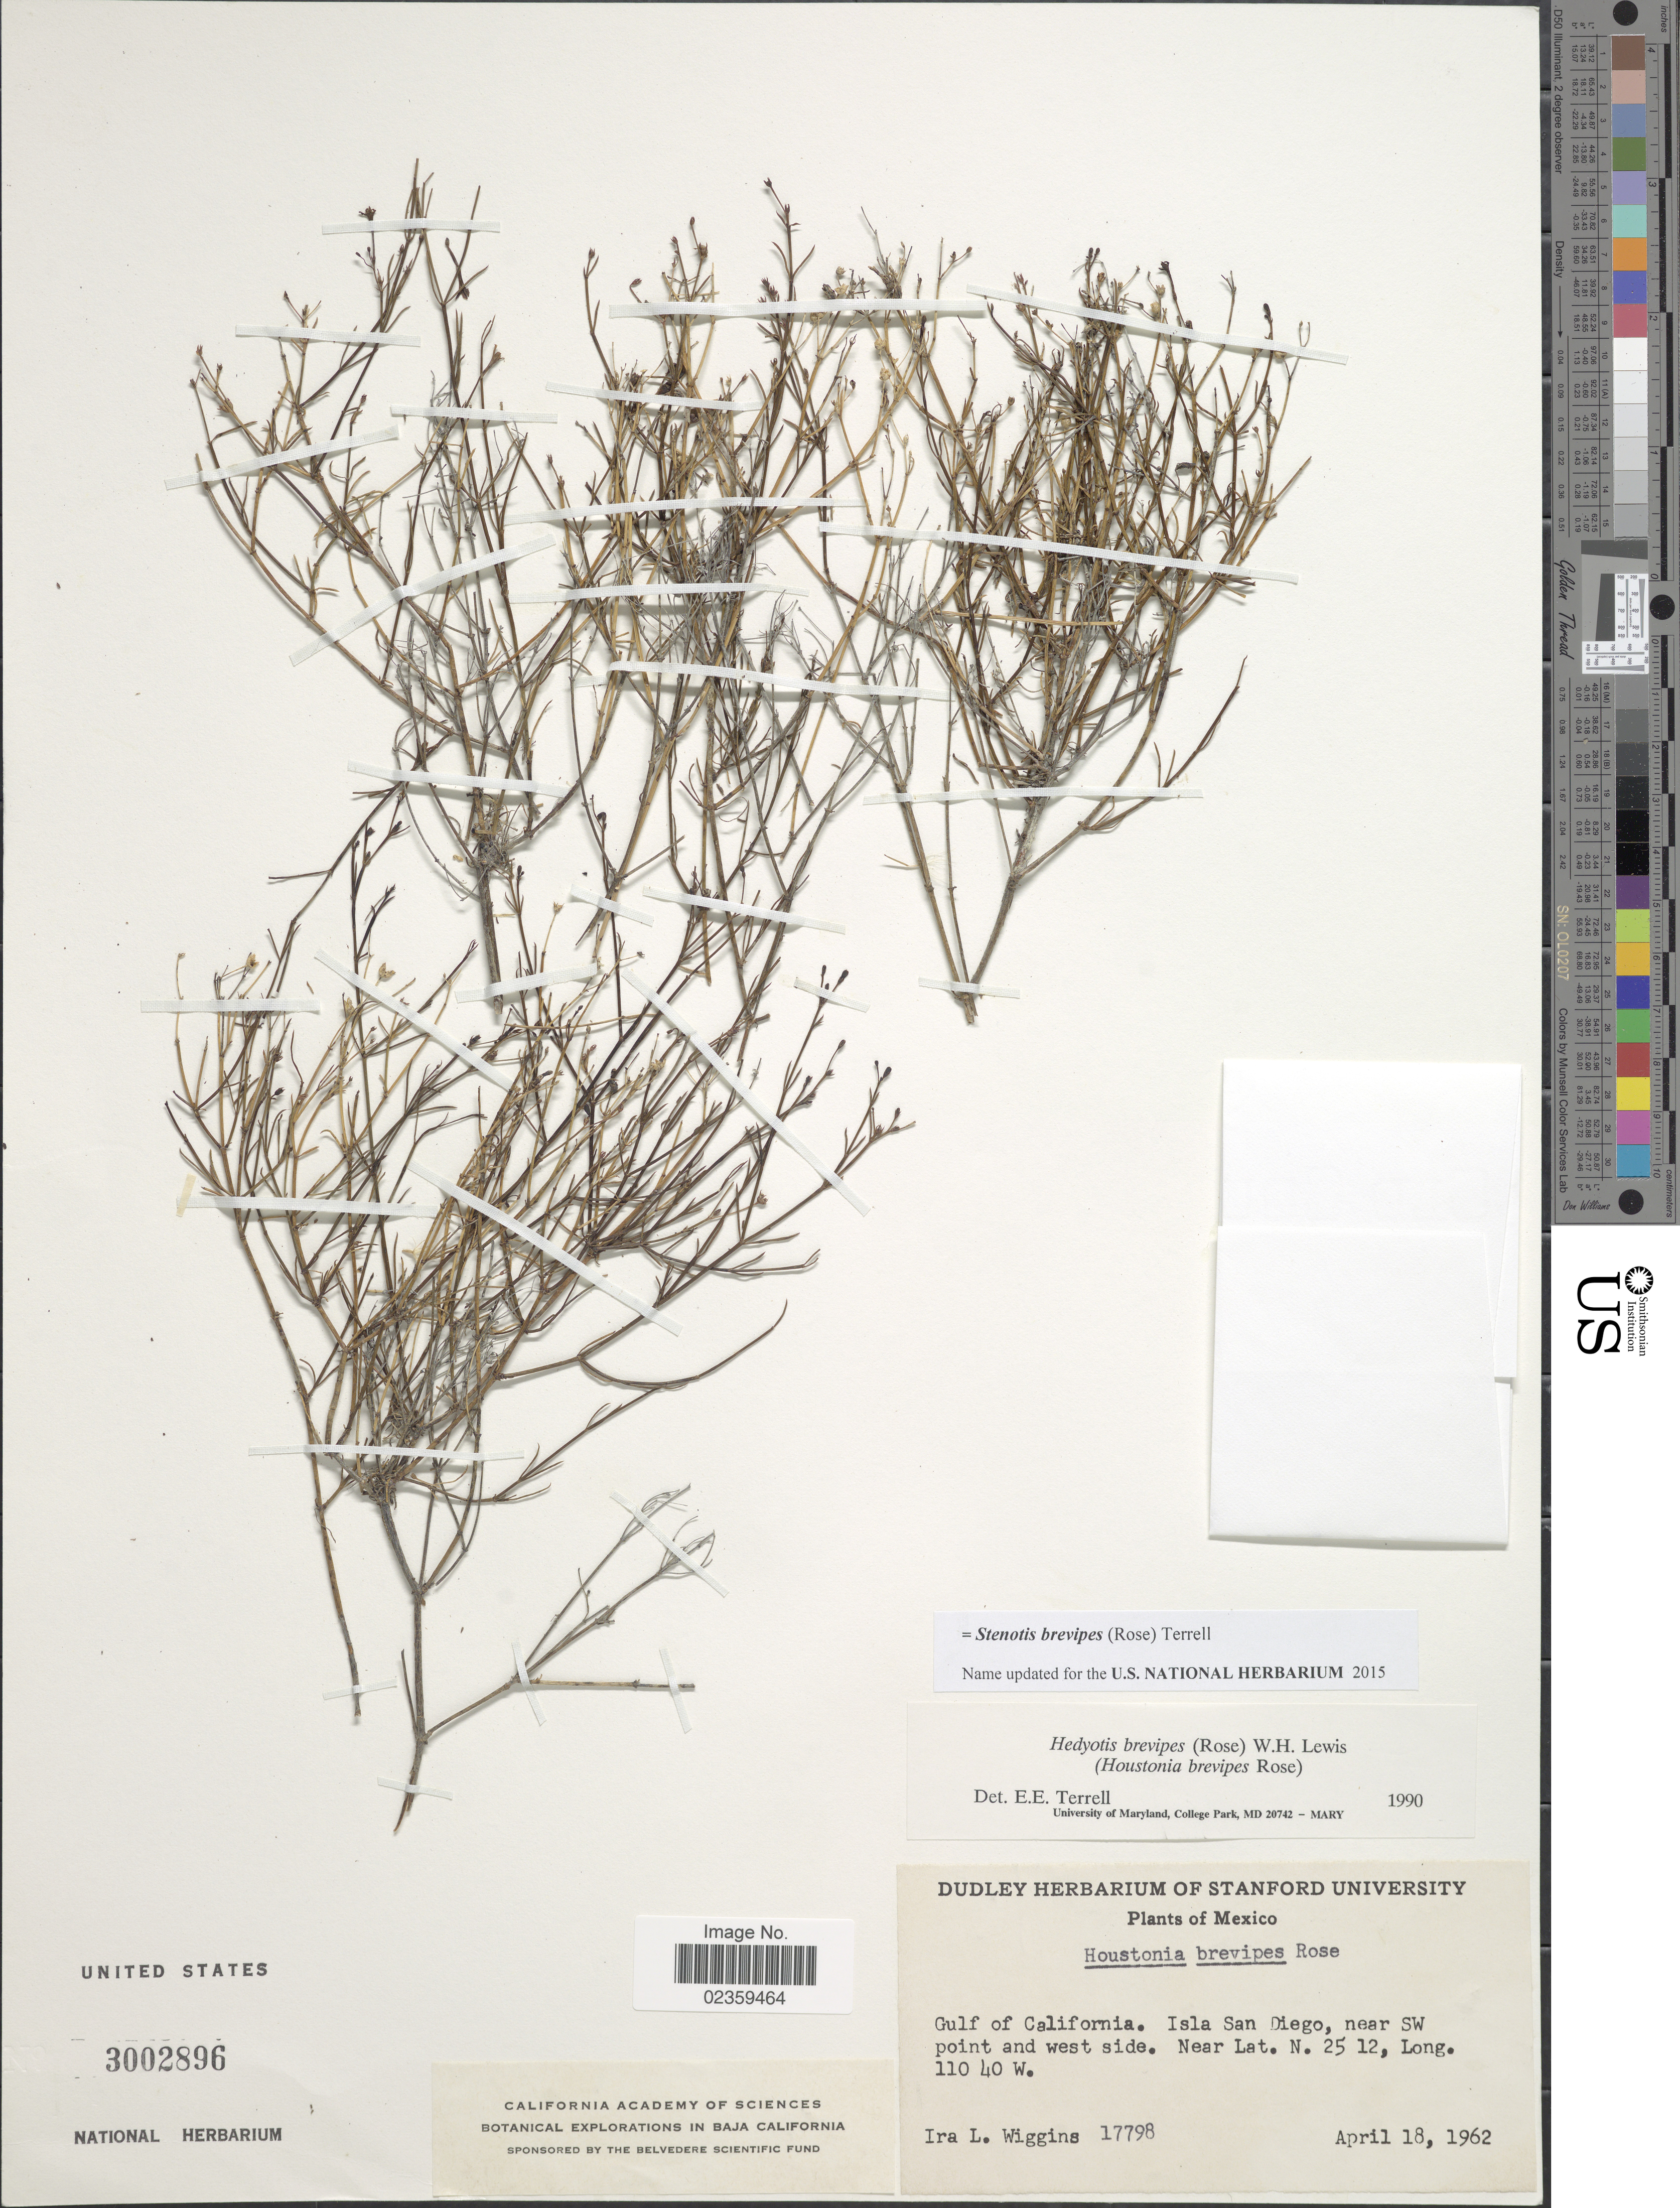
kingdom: Plantae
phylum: Tracheophyta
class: Magnoliopsida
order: Gentianales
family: Rubiaceae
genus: Stenotis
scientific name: Stenotis brevipes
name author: (Rose) Terrell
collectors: I. L. Wiggins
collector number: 17798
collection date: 1962-04-18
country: Mexico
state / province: Baja California Sur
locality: Gulf of California. Isla San Diego, near SW point and west side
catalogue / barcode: US 3002896